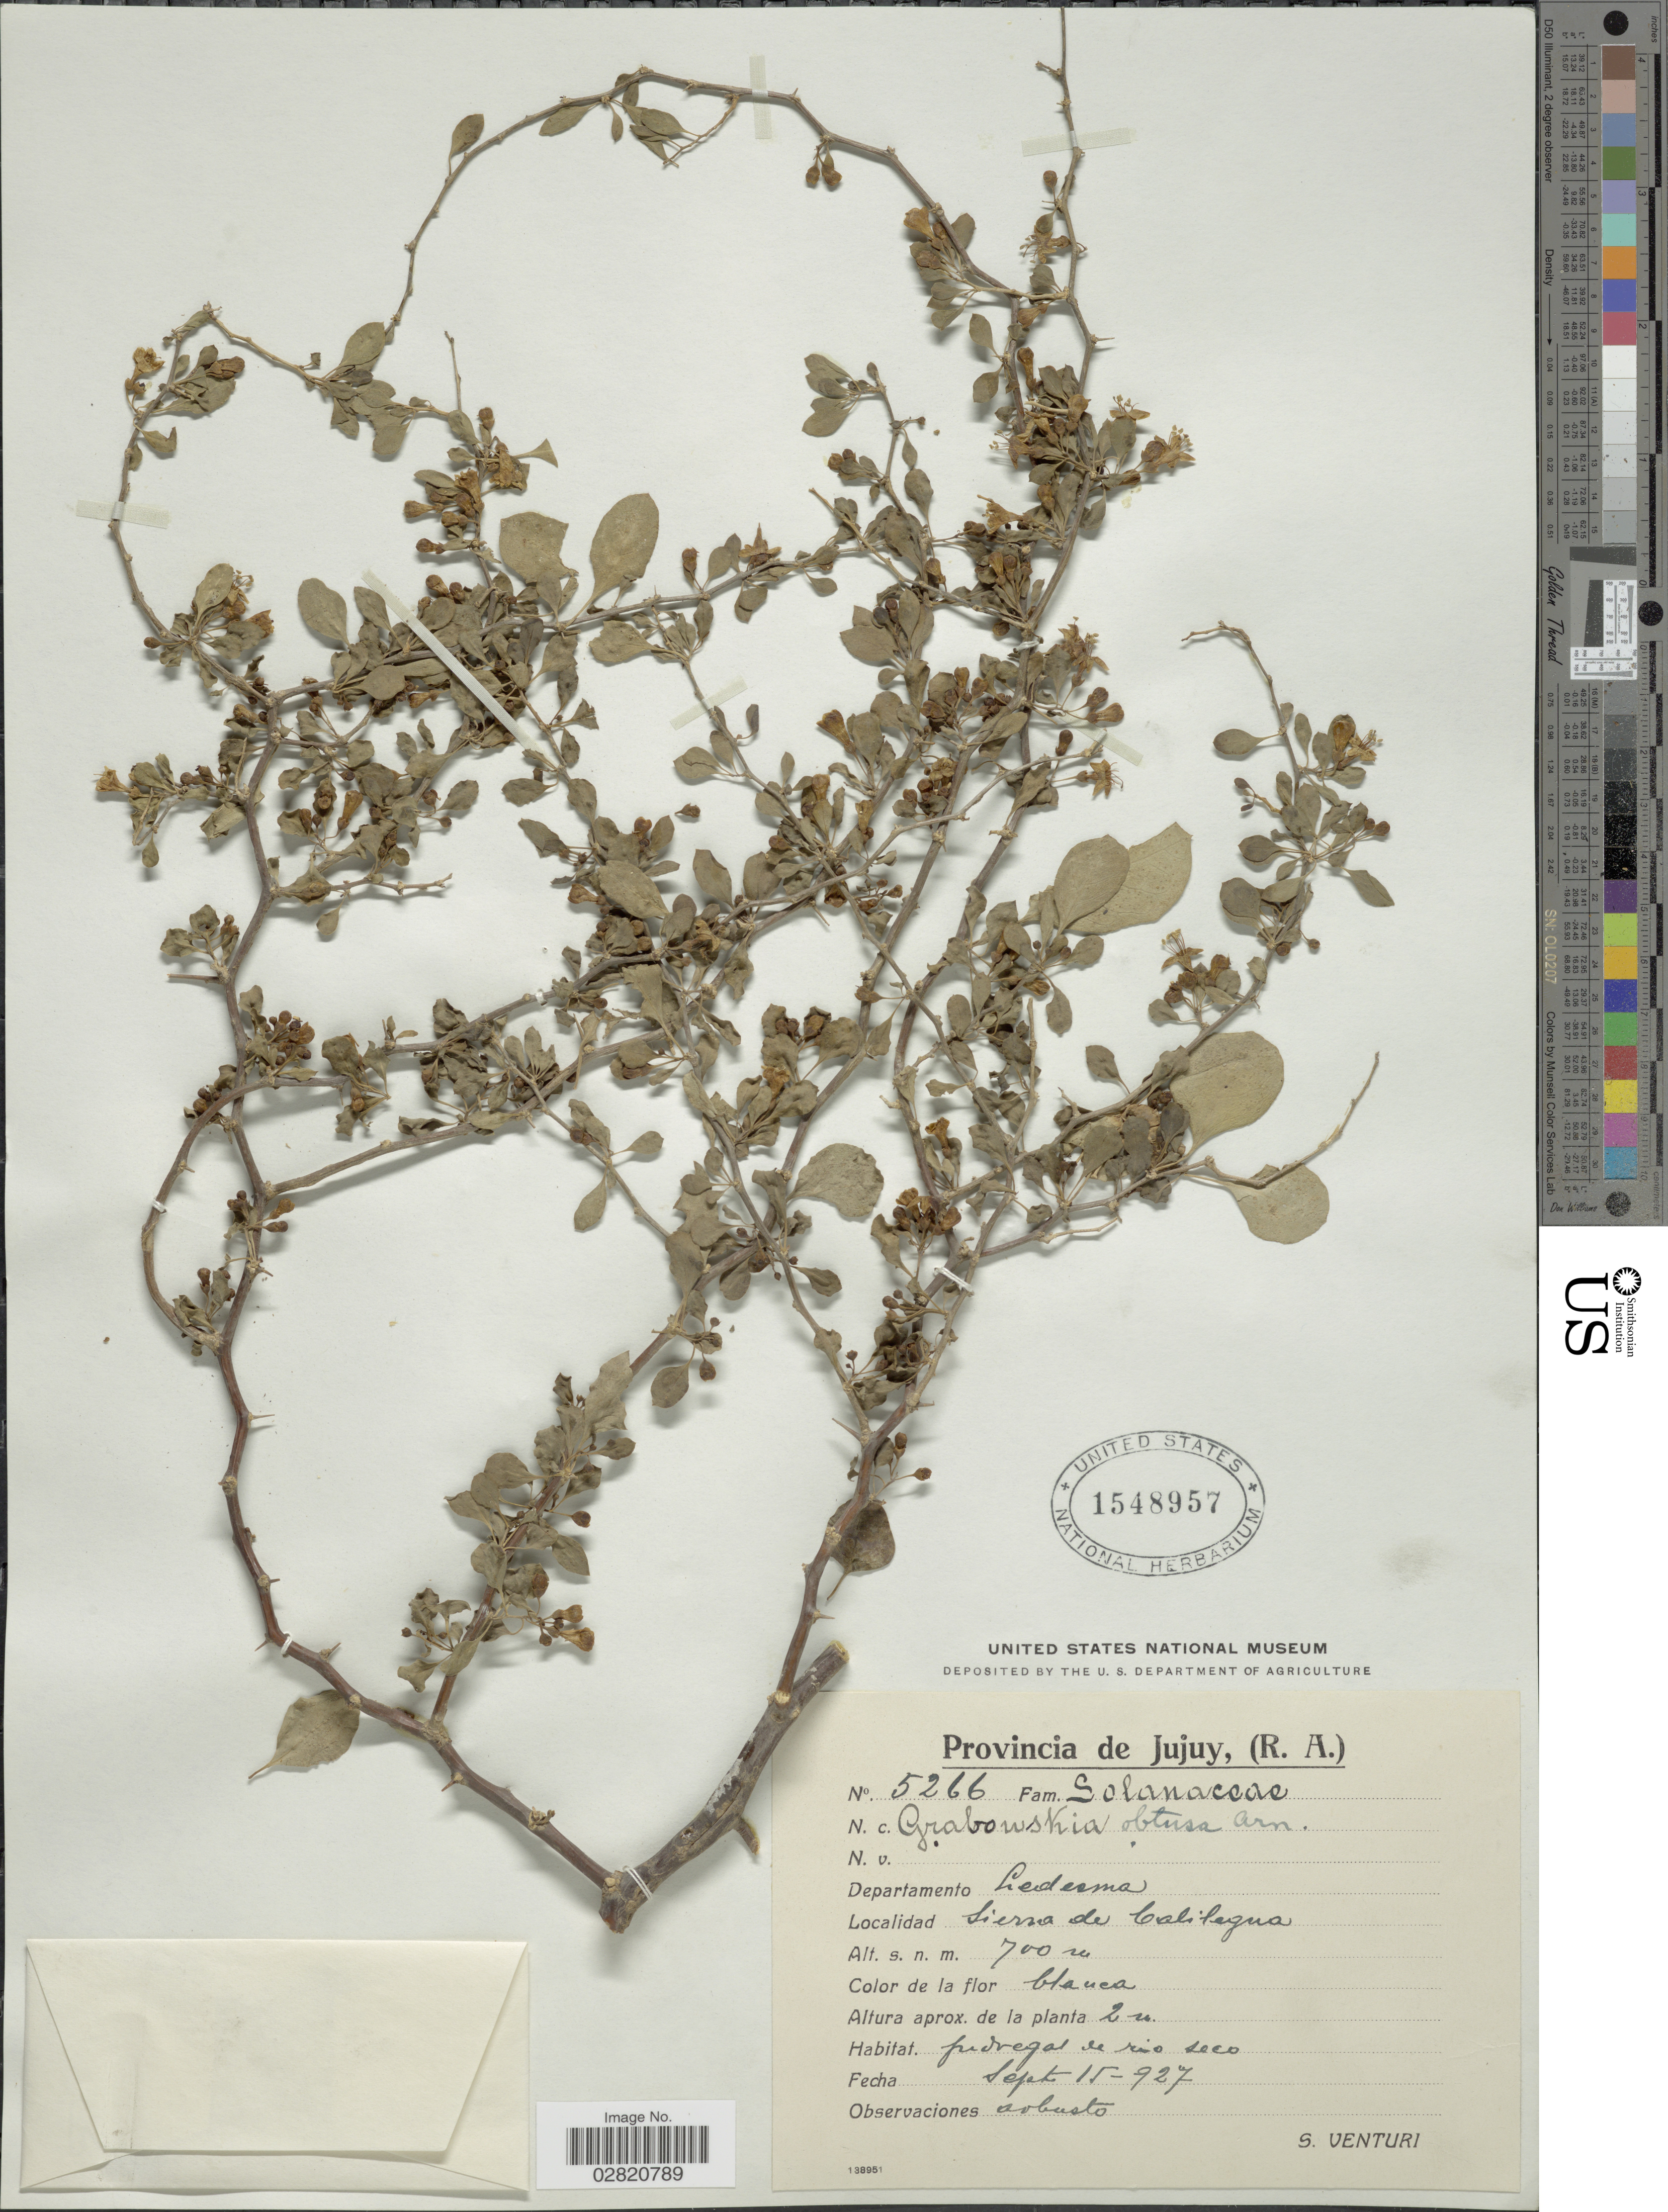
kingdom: Plantae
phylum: Tracheophyta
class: Magnoliopsida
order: Solanales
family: Solanaceae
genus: Grabowskia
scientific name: Grabowskia obtusa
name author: Arn.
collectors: S. Venturi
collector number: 5266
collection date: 1927-09-15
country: Argentina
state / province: Jujuy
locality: Departamento Lederma. Sierra de Calilegua.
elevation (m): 700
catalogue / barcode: US 1548957